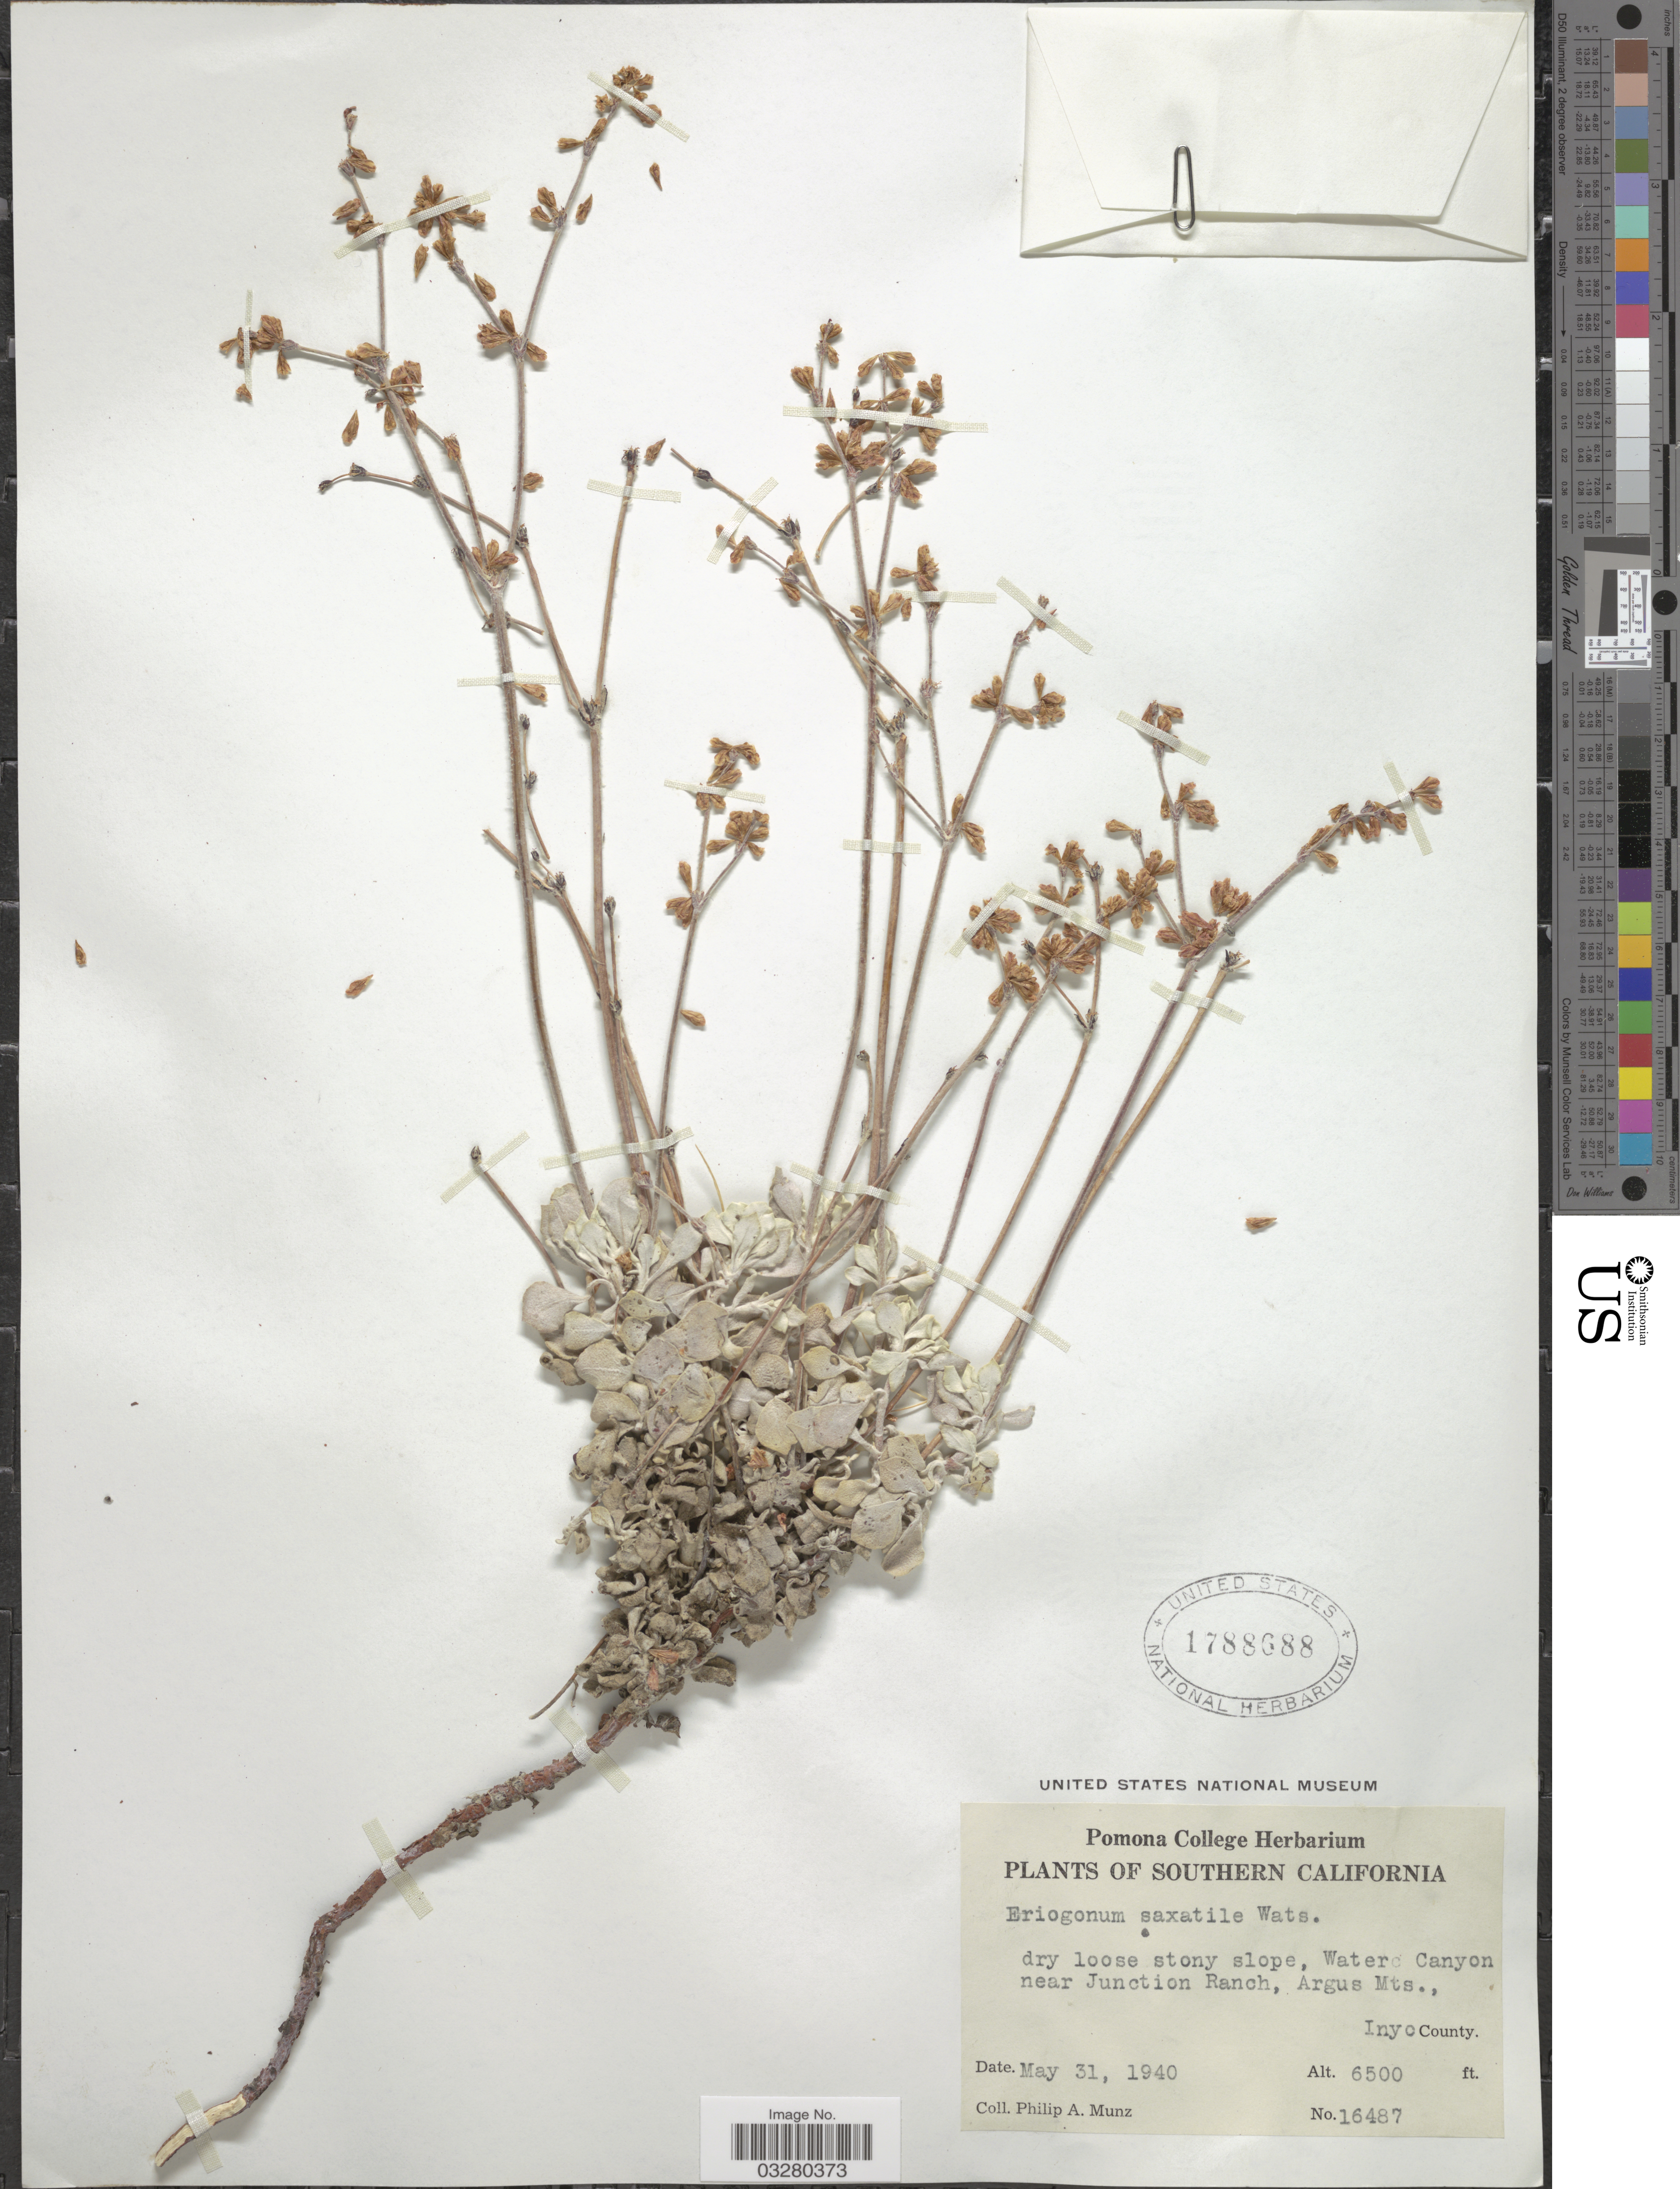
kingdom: Plantae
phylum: Tracheophyta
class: Magnoliopsida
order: Caryophyllales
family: Polygonaceae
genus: Eriogonum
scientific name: Eriogonum saxatile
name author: S. Watson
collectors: P. A. Munz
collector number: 16487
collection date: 1940-05-31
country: United States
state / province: California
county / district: Inyo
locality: Southern California. Water Canyon near Junction Ranch, Argus Mts., Inyo County.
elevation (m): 1981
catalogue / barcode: US 1788688